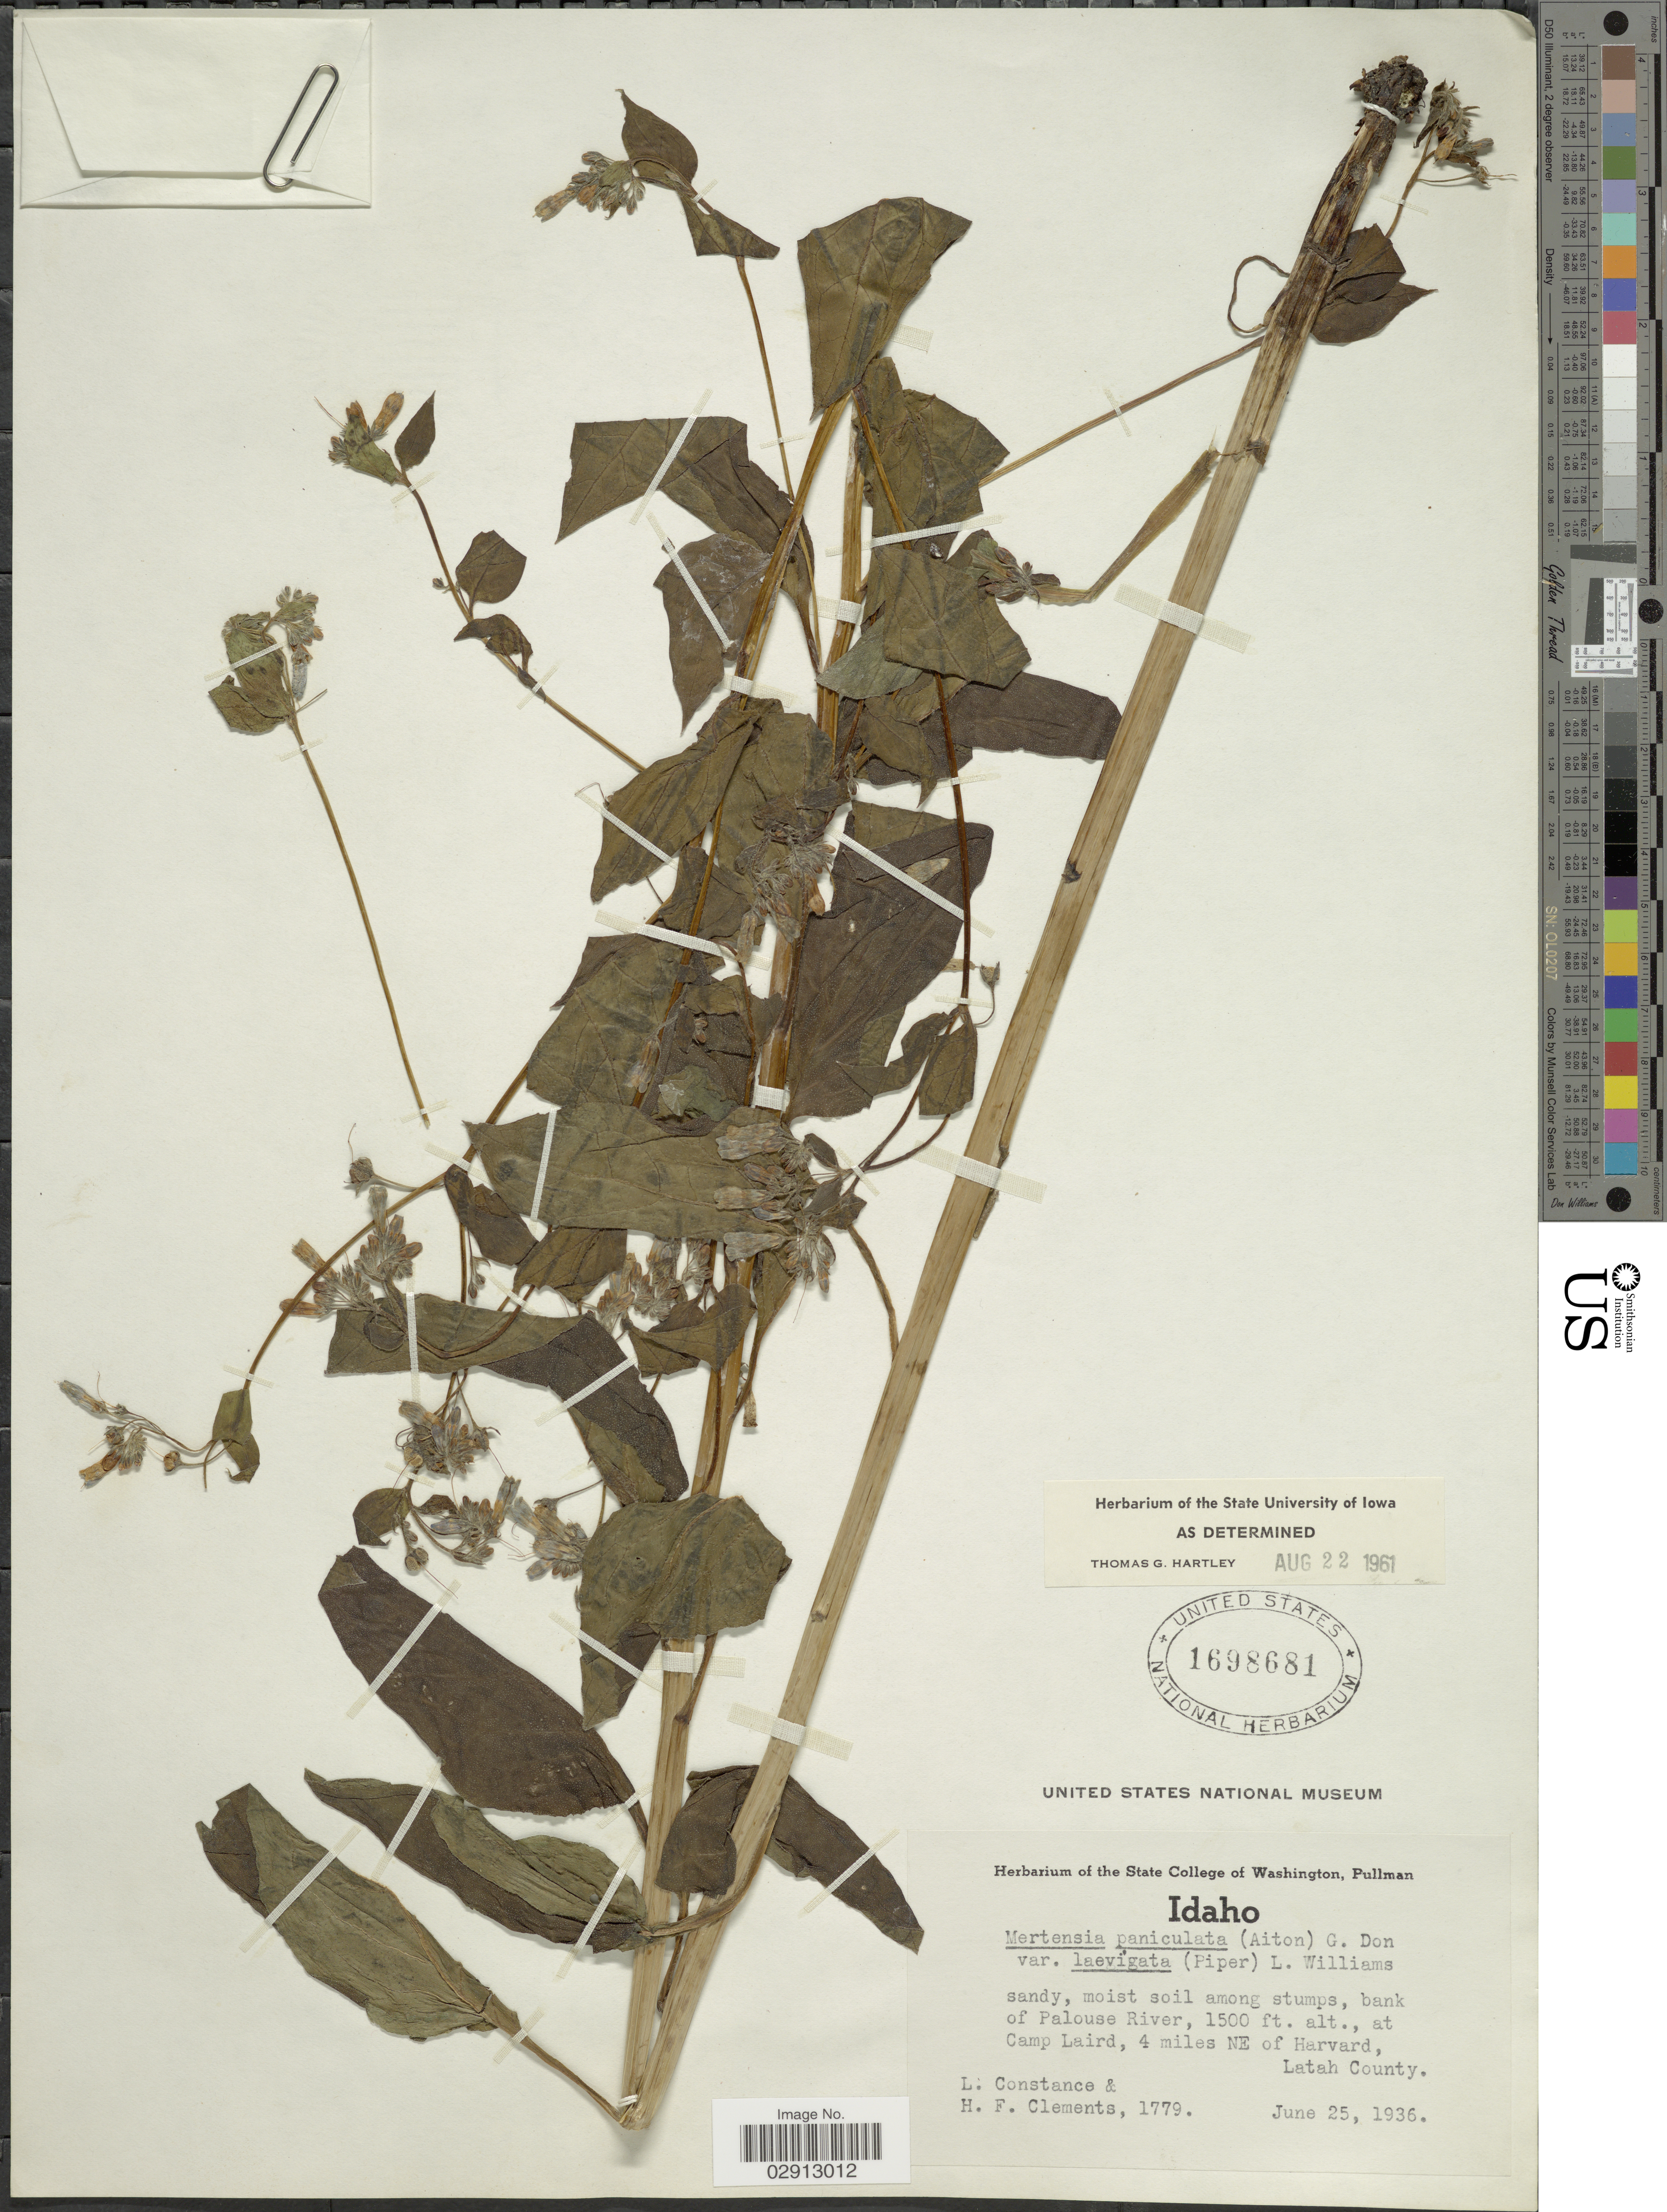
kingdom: Plantae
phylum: Tracheophyta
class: Magnoliopsida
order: Boraginales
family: Boraginaceae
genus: Mertensia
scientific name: Mertensia paniculata var. laevigata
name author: (Piper) L.O. Williams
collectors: L. Constance & H. Clements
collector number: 1779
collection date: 1936-06-25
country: United States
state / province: Idaho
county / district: Latah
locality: Bank of Palouse River, at Camp Laird, 4 miles NE of Harvard.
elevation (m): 457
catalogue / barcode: US 1698681